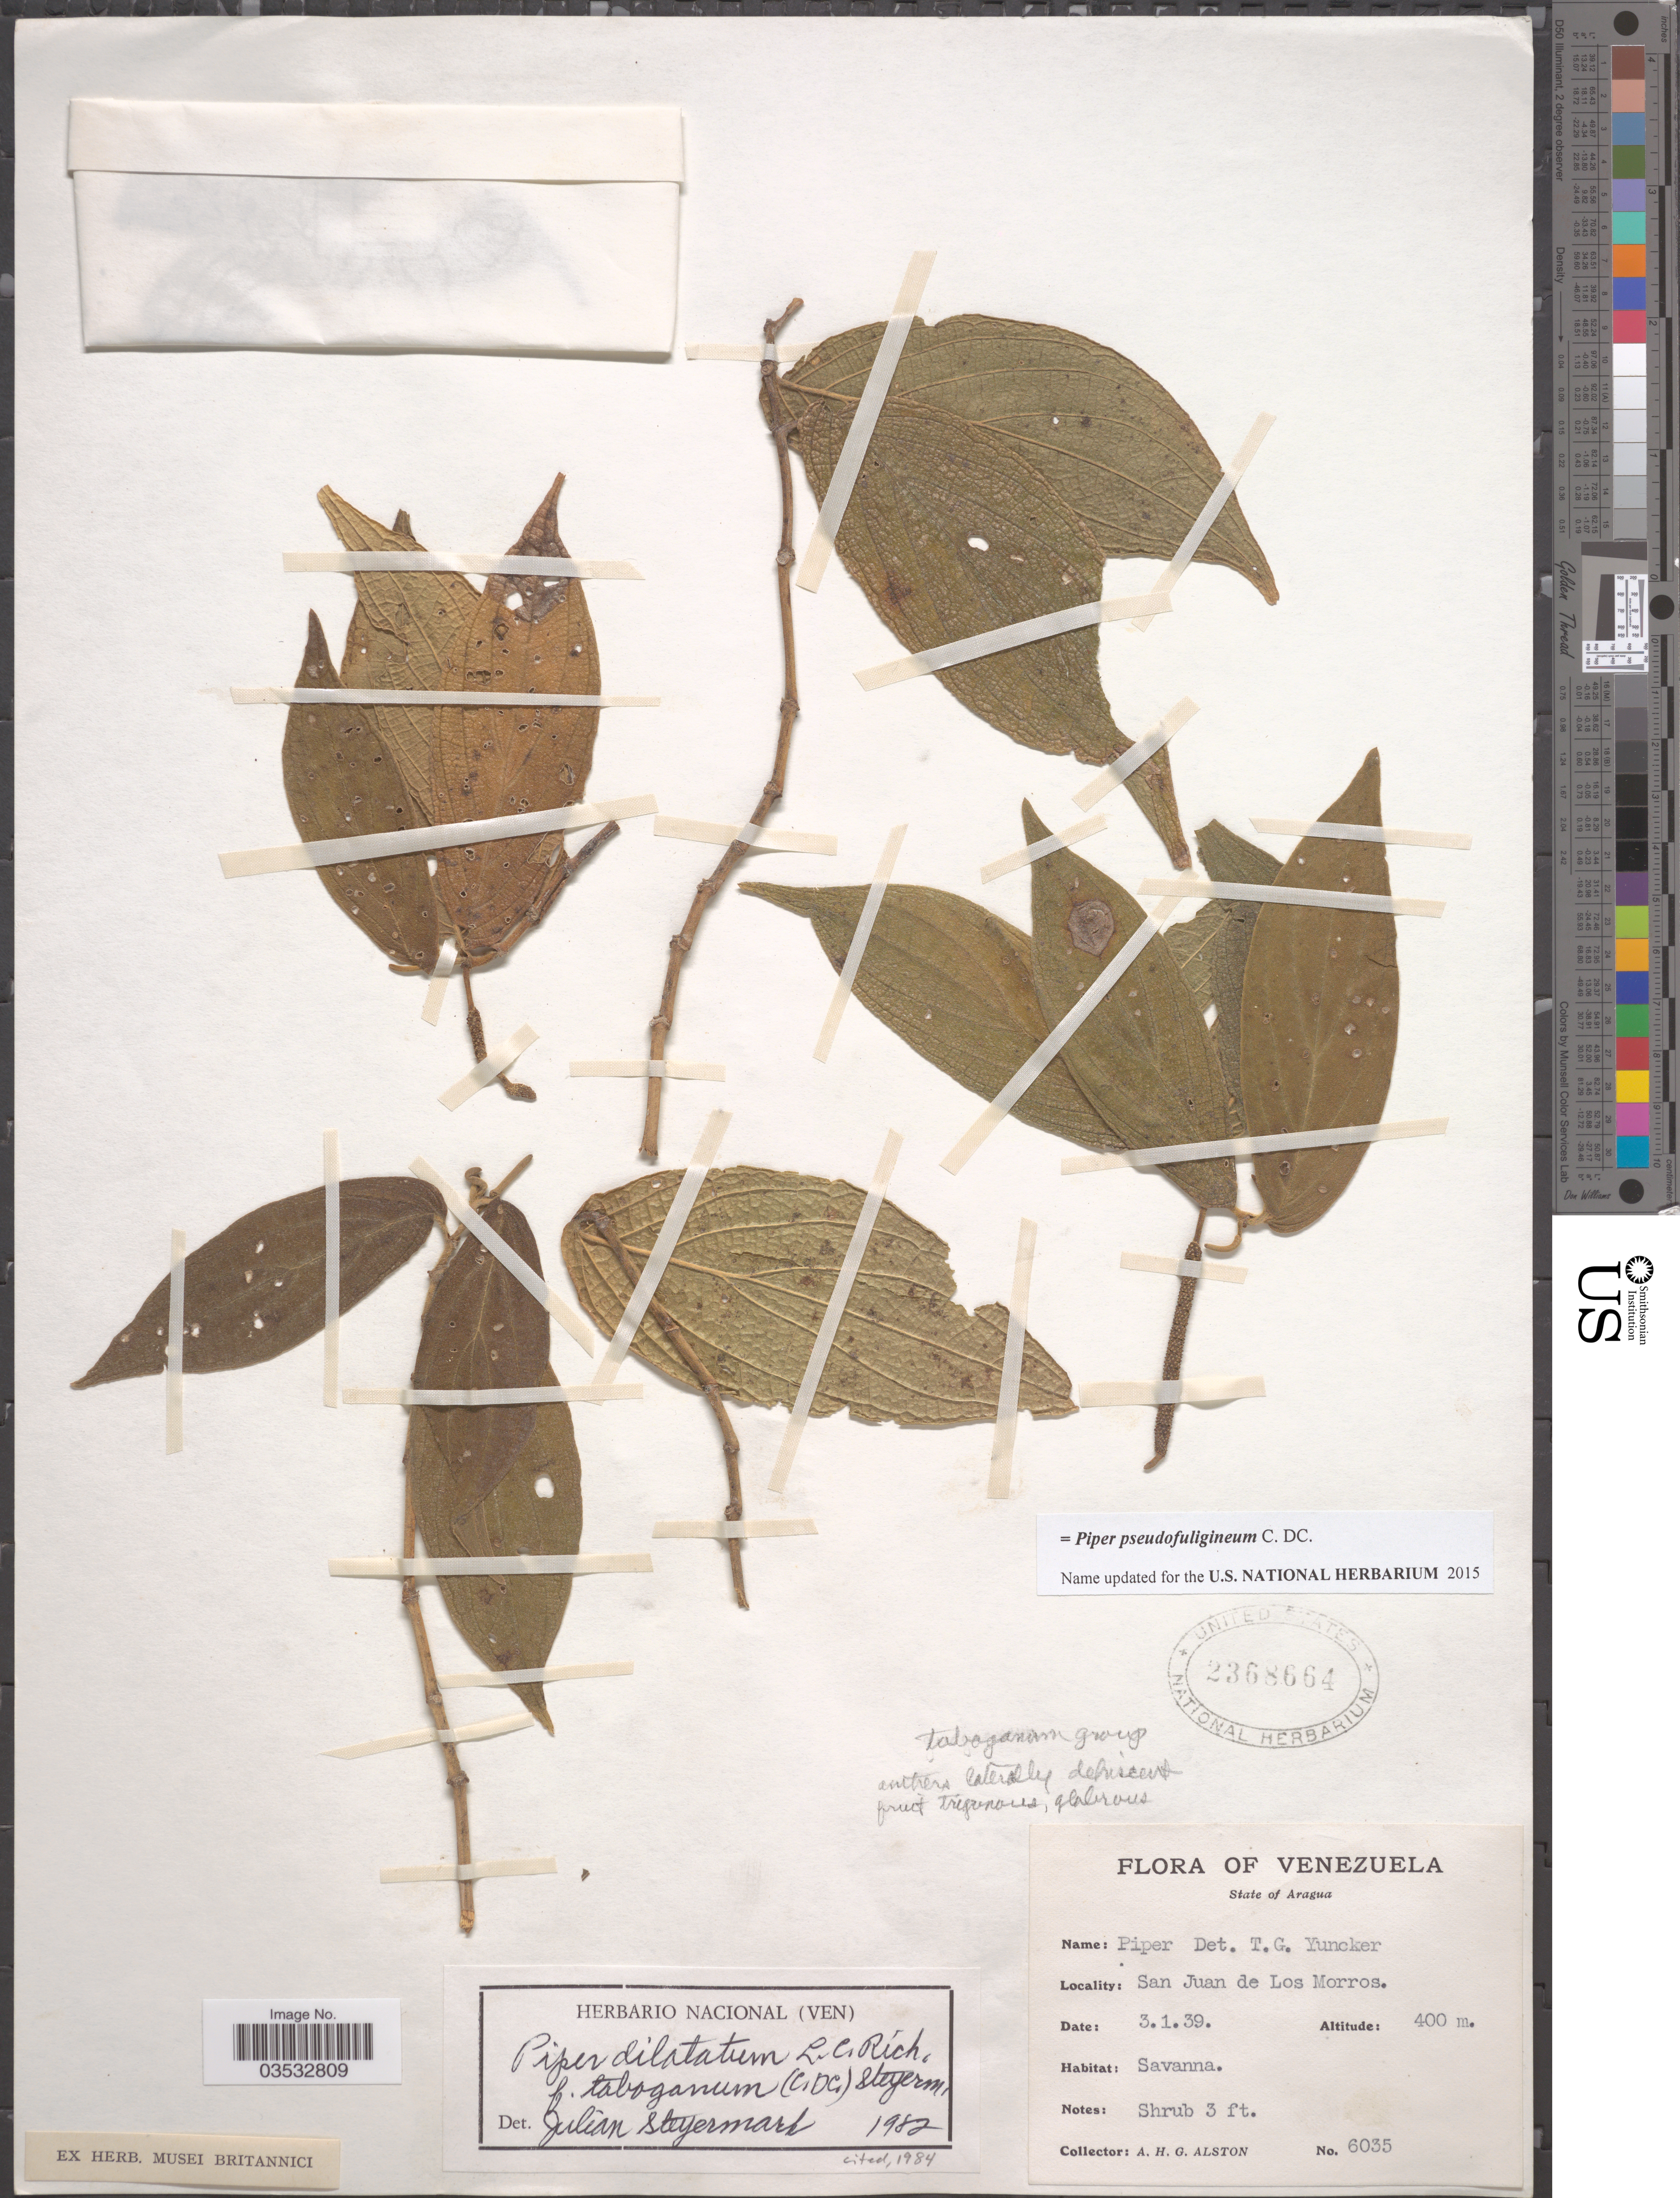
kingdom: Plantae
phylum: Tracheophyta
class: Magnoliopsida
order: Piperales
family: Piperaceae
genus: Piper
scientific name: Piper pseudofuligineum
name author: C. DC.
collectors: A. H. Alston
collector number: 6035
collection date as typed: Transcribed d/m/y: 3/1/39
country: Venezuela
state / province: Aragua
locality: San Juan de Los Morros.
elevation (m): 400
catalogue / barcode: US 2368664